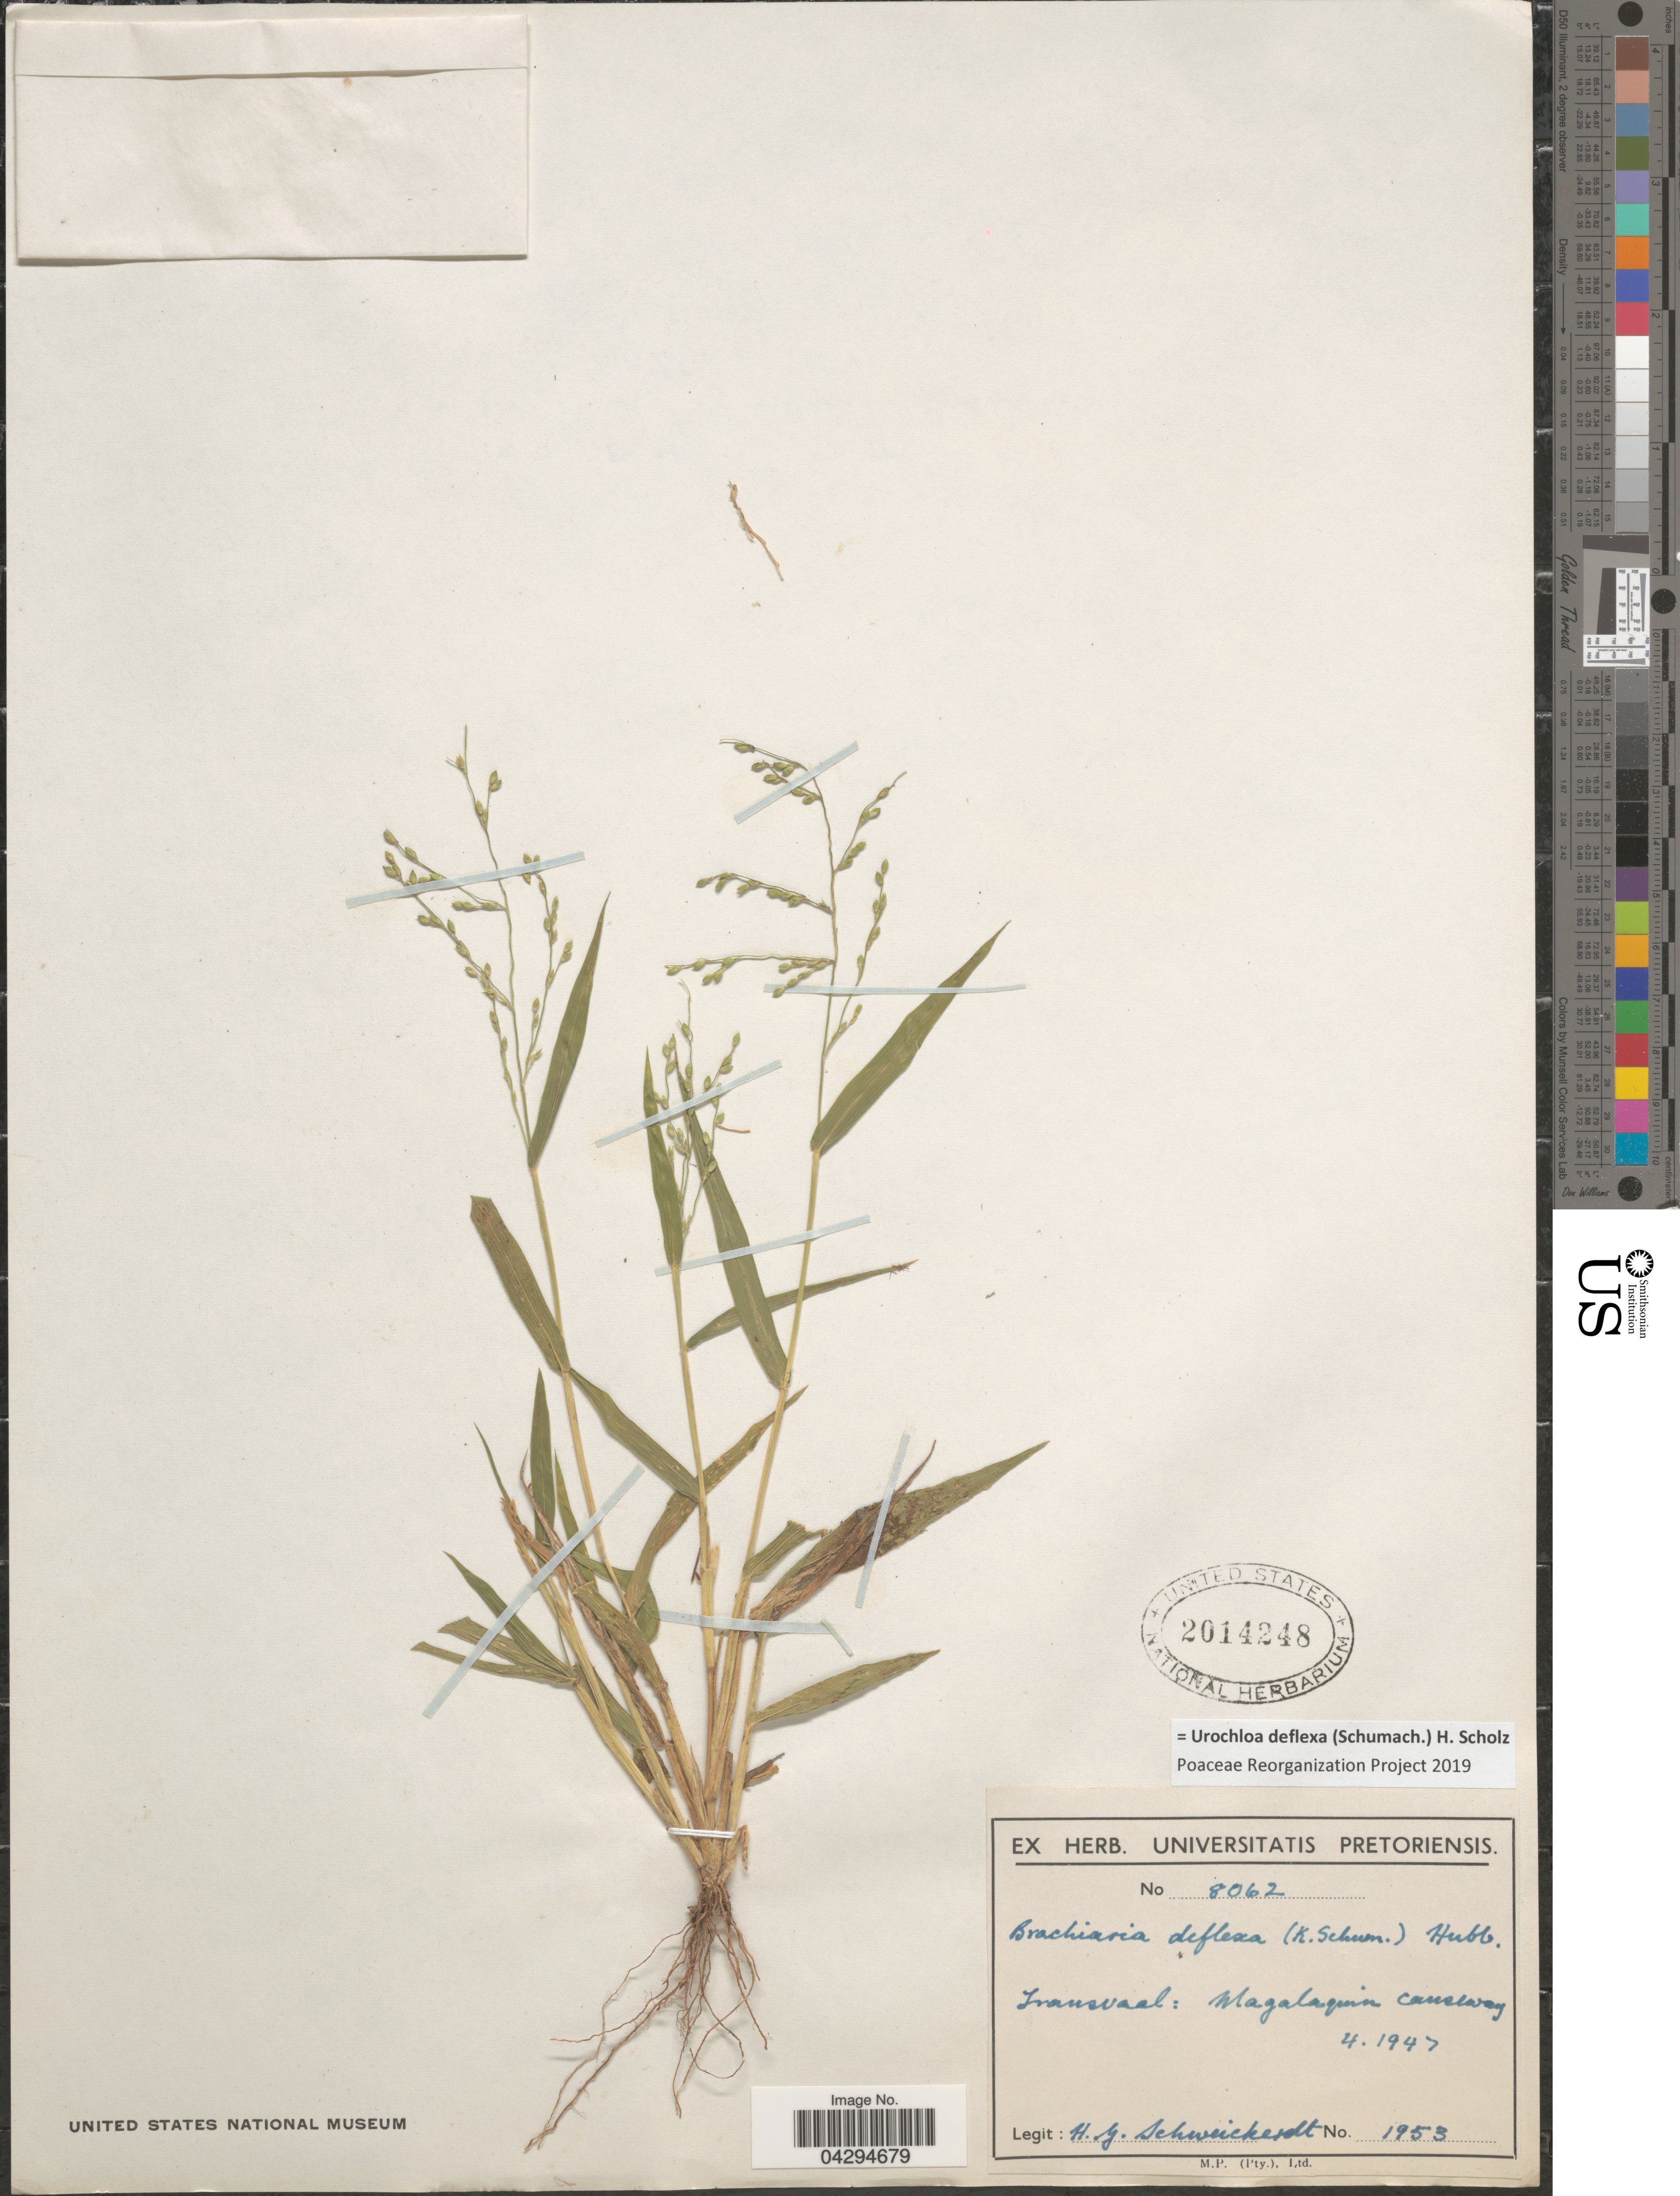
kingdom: Plantae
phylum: Tracheophyta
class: Liliopsida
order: Poales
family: Poaceae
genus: Urochloa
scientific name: Urochloa deflexa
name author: (Schumach.) H. Scholz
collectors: H. Schweickerdt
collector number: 1953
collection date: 1947-04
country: South Africa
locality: Transvaal: Magalaquin canalway.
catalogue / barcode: US 2014248